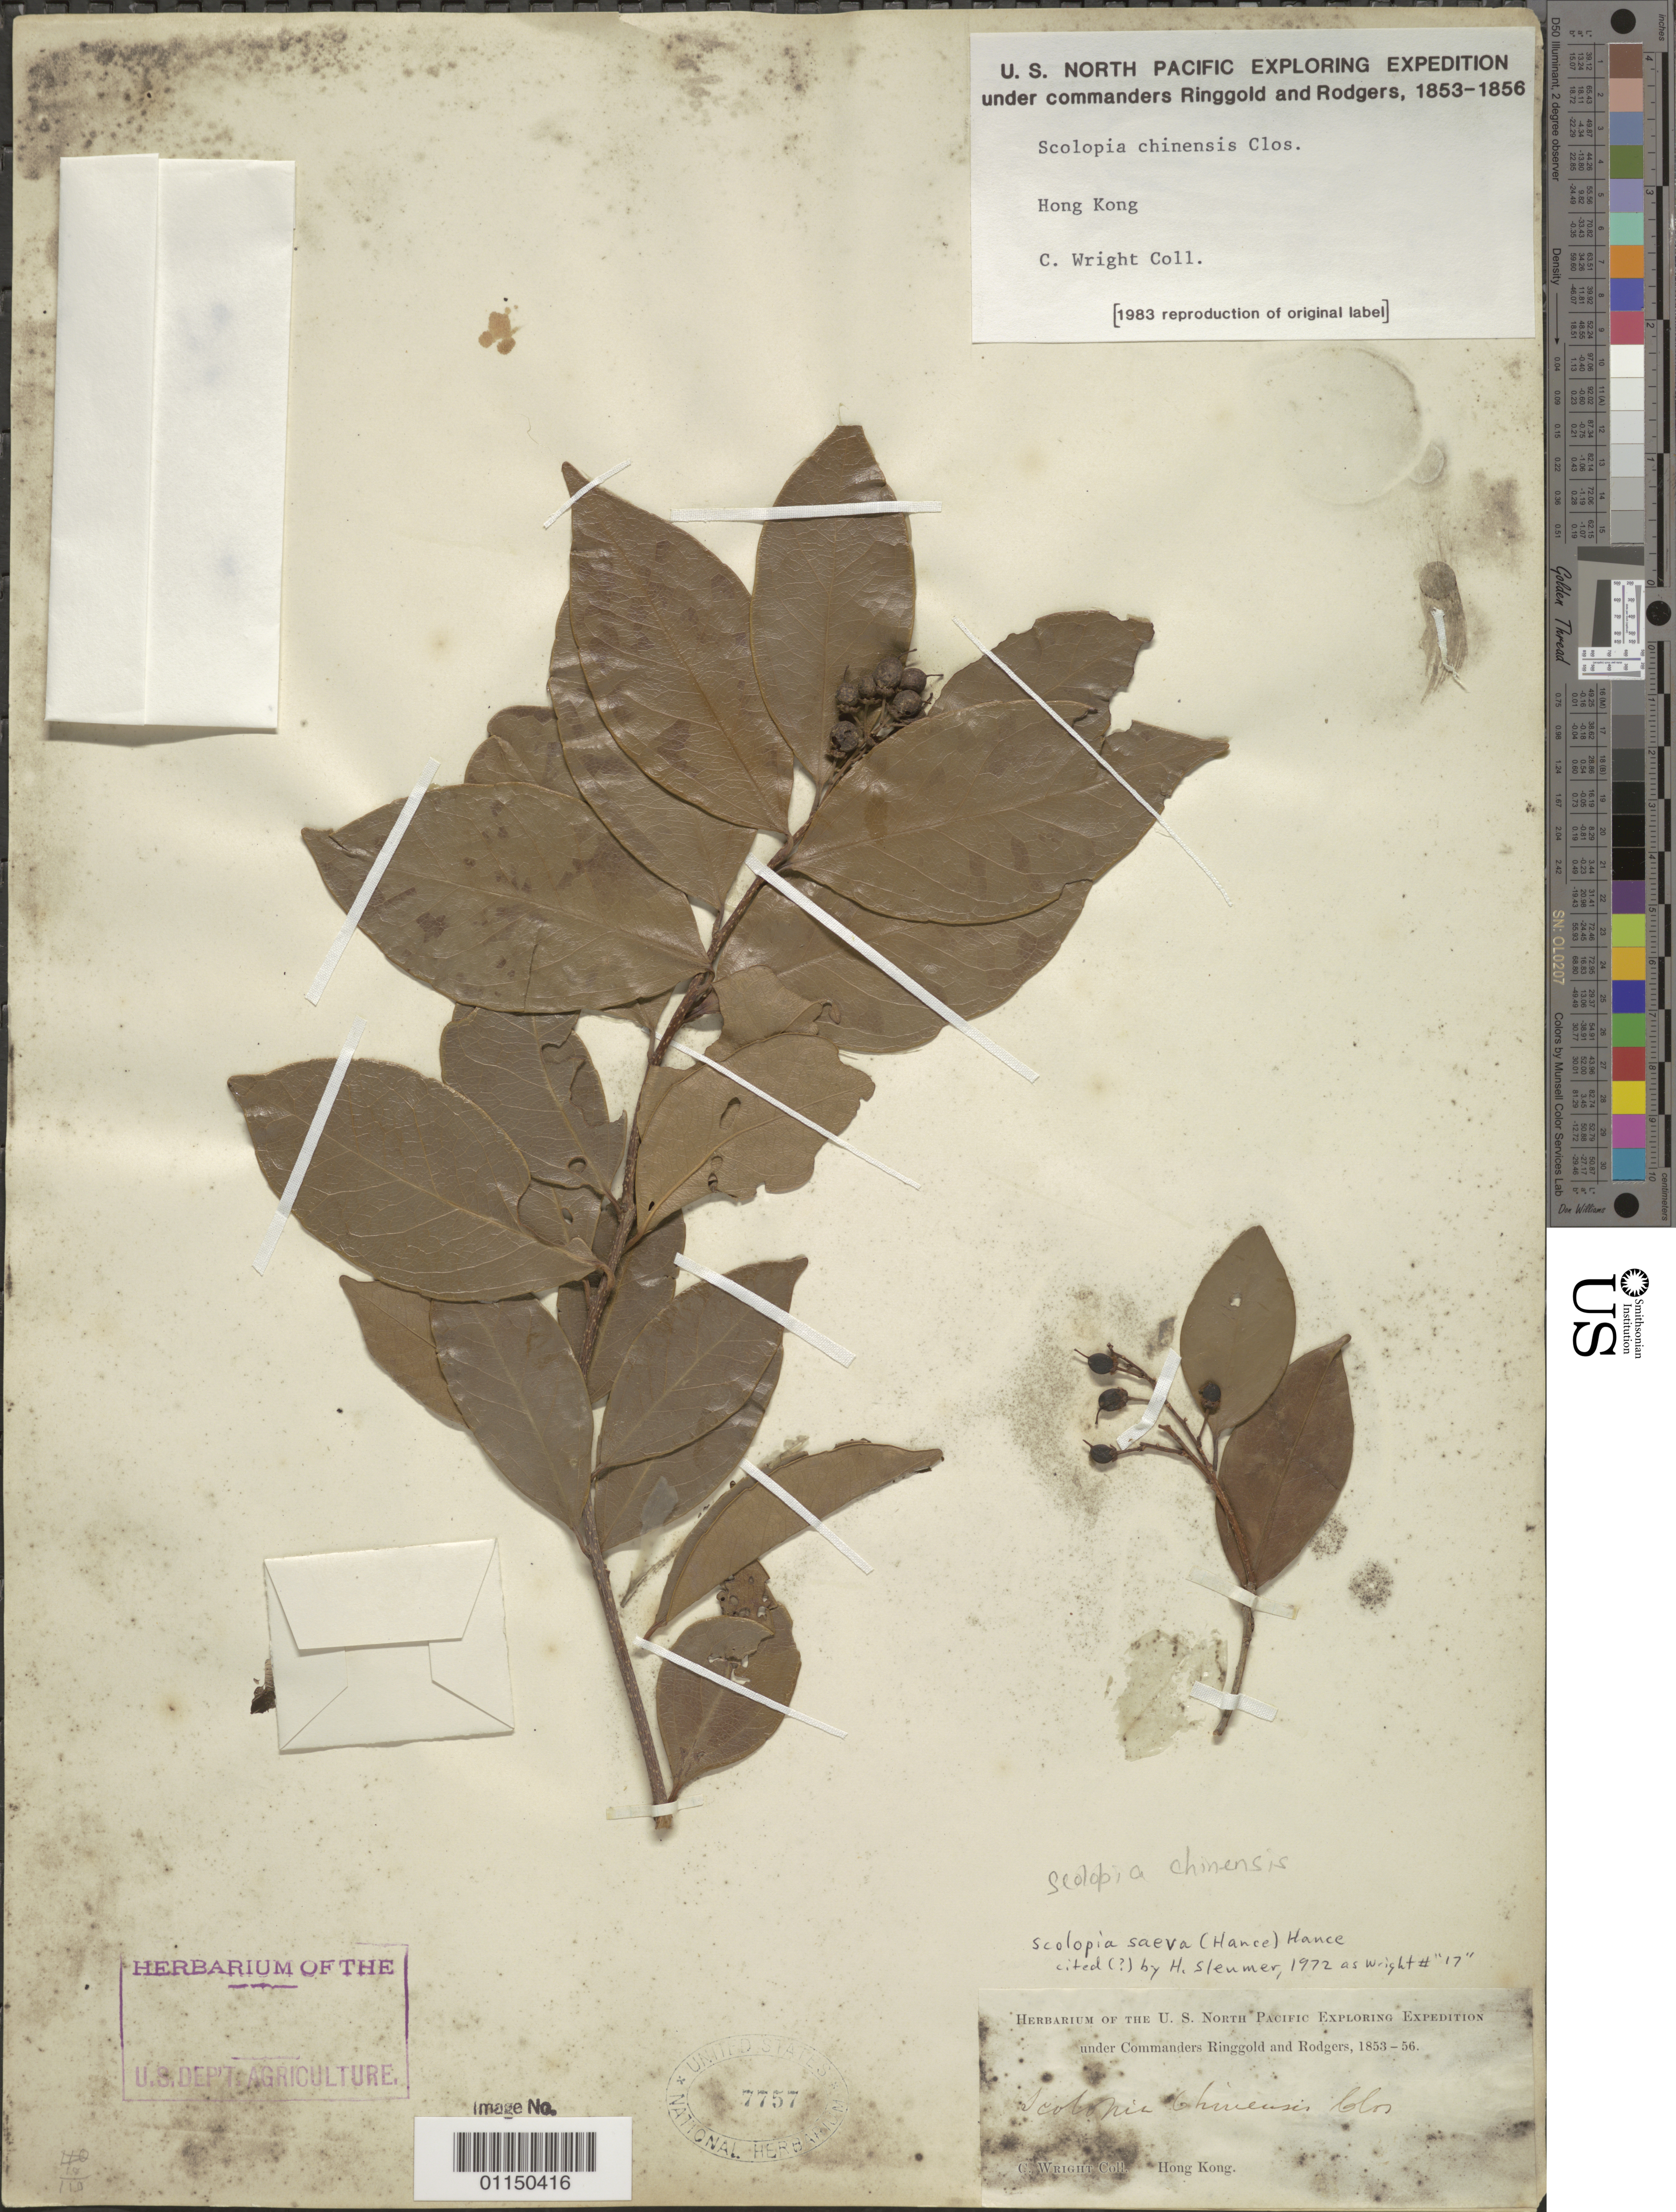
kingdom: Plantae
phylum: Tracheophyta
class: Magnoliopsida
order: Malpighiales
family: Salicaceae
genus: Scolopia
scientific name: Scolopia chinensis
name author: (Lour.) Clos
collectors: C. Wright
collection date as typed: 1853 to -- -- 1856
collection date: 1853/1856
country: China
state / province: Hong Kong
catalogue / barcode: US 7757